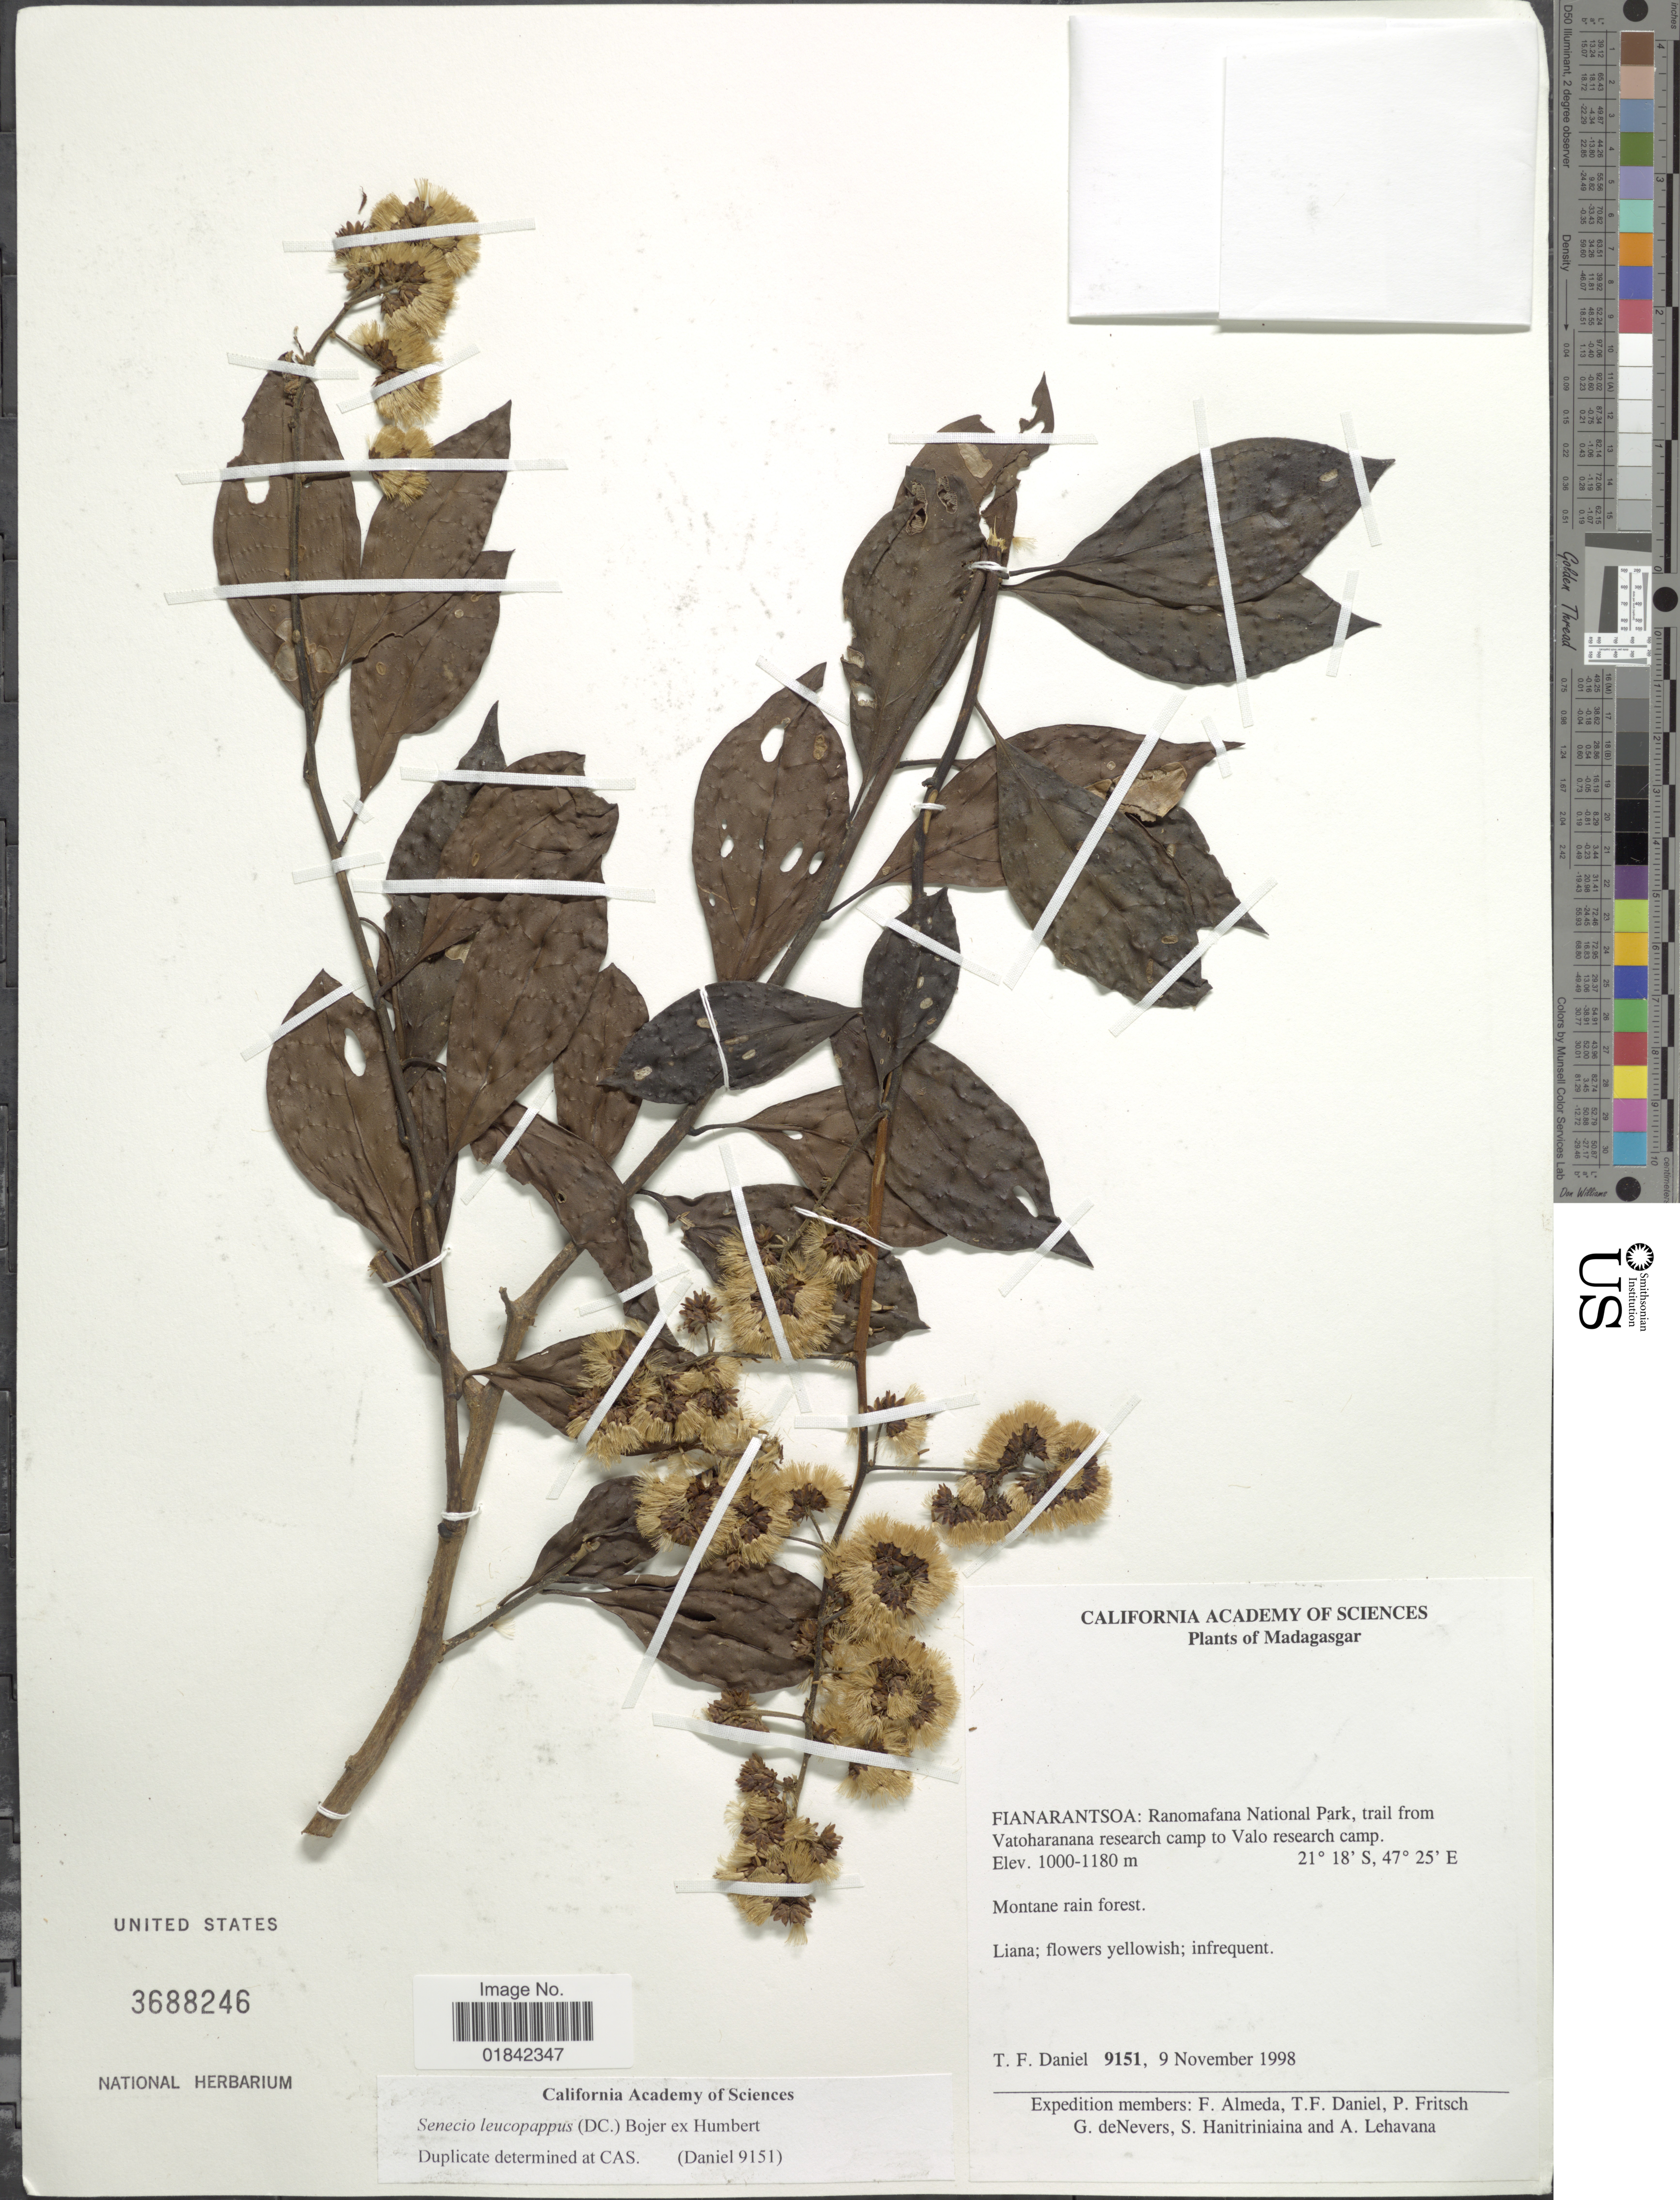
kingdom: Plantae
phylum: Tracheophyta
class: Magnoliopsida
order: Asterales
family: Asteraceae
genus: Senecio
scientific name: Senecio leucopappus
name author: (DC.) Bojer ex Humbert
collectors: T. F. Daniel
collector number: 9151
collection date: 1998-11-09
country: Madagascar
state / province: Vatovavy Fitovinany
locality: Ranomafana National Park, trail from Vatoharanana research camp to Valo research camp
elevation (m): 1000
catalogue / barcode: US 3688246